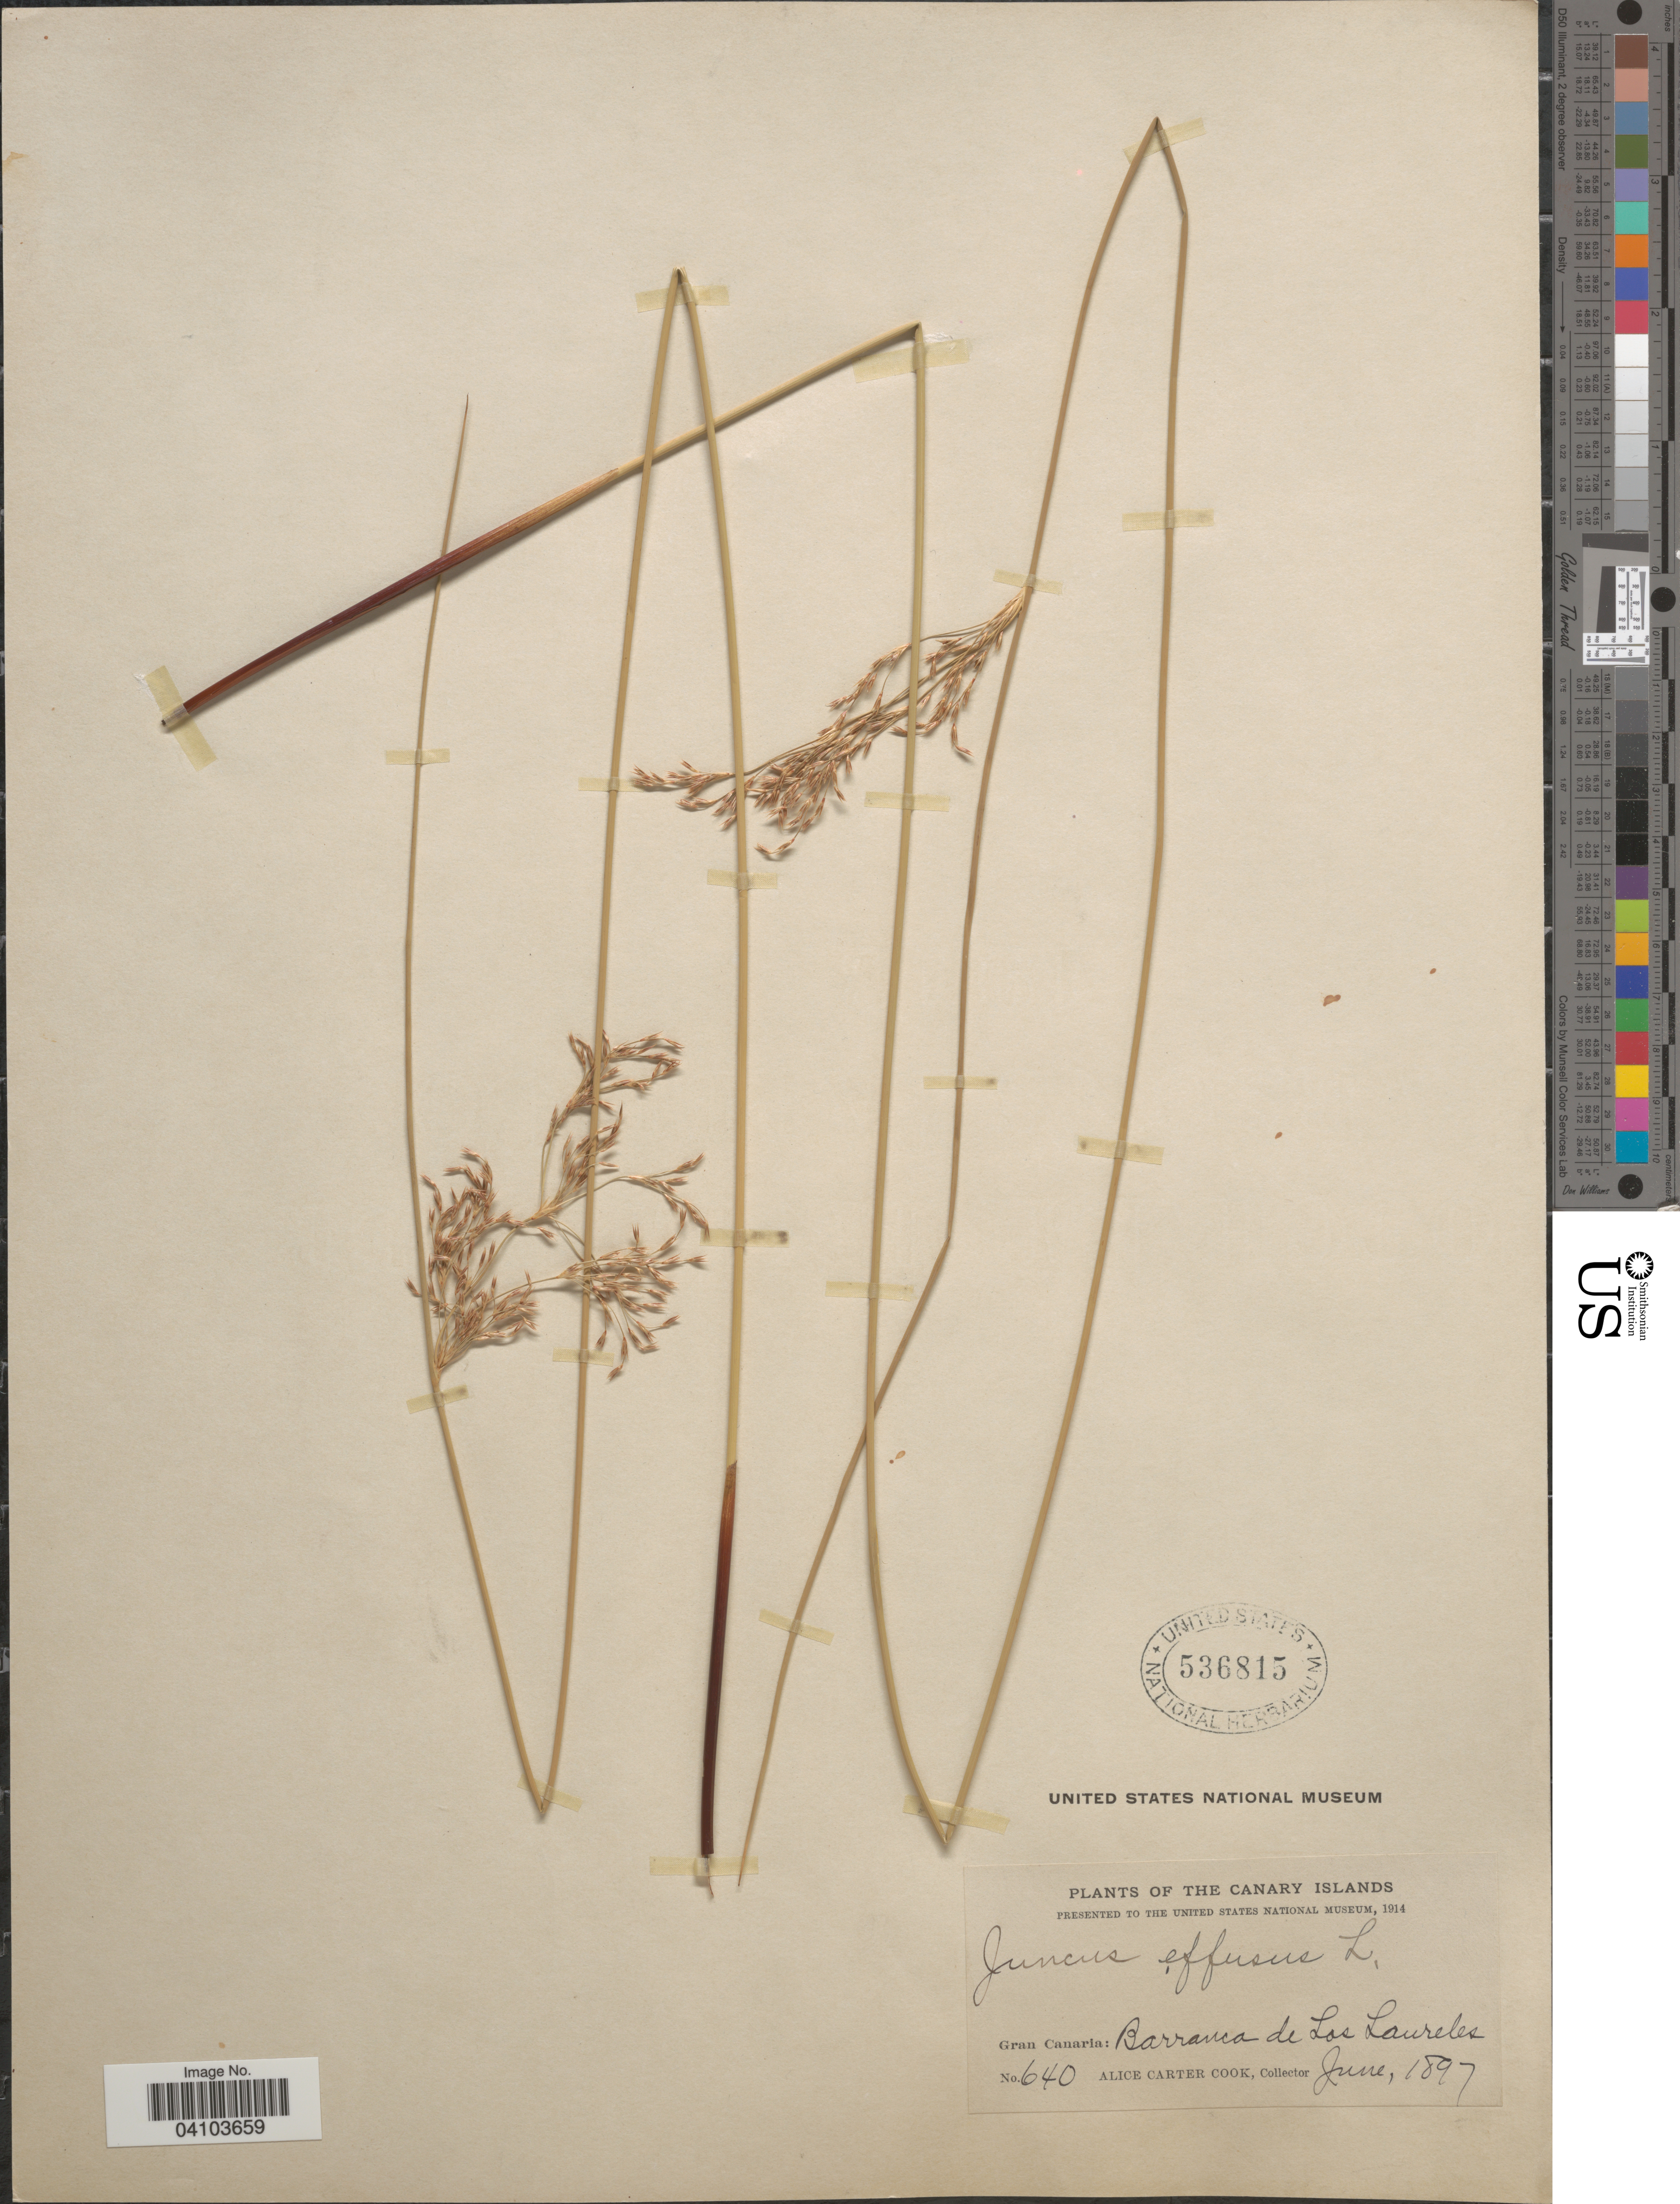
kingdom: Plantae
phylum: Tracheophyta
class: Liliopsida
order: Poales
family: Juncaceae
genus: Juncus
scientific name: Juncus effusus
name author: L.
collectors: Alice C. Cook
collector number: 640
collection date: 1897-06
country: Spain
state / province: Canarias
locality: The Canary Islands. Gran Canaria: Barranca de Los Laureles.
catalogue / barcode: US 536815